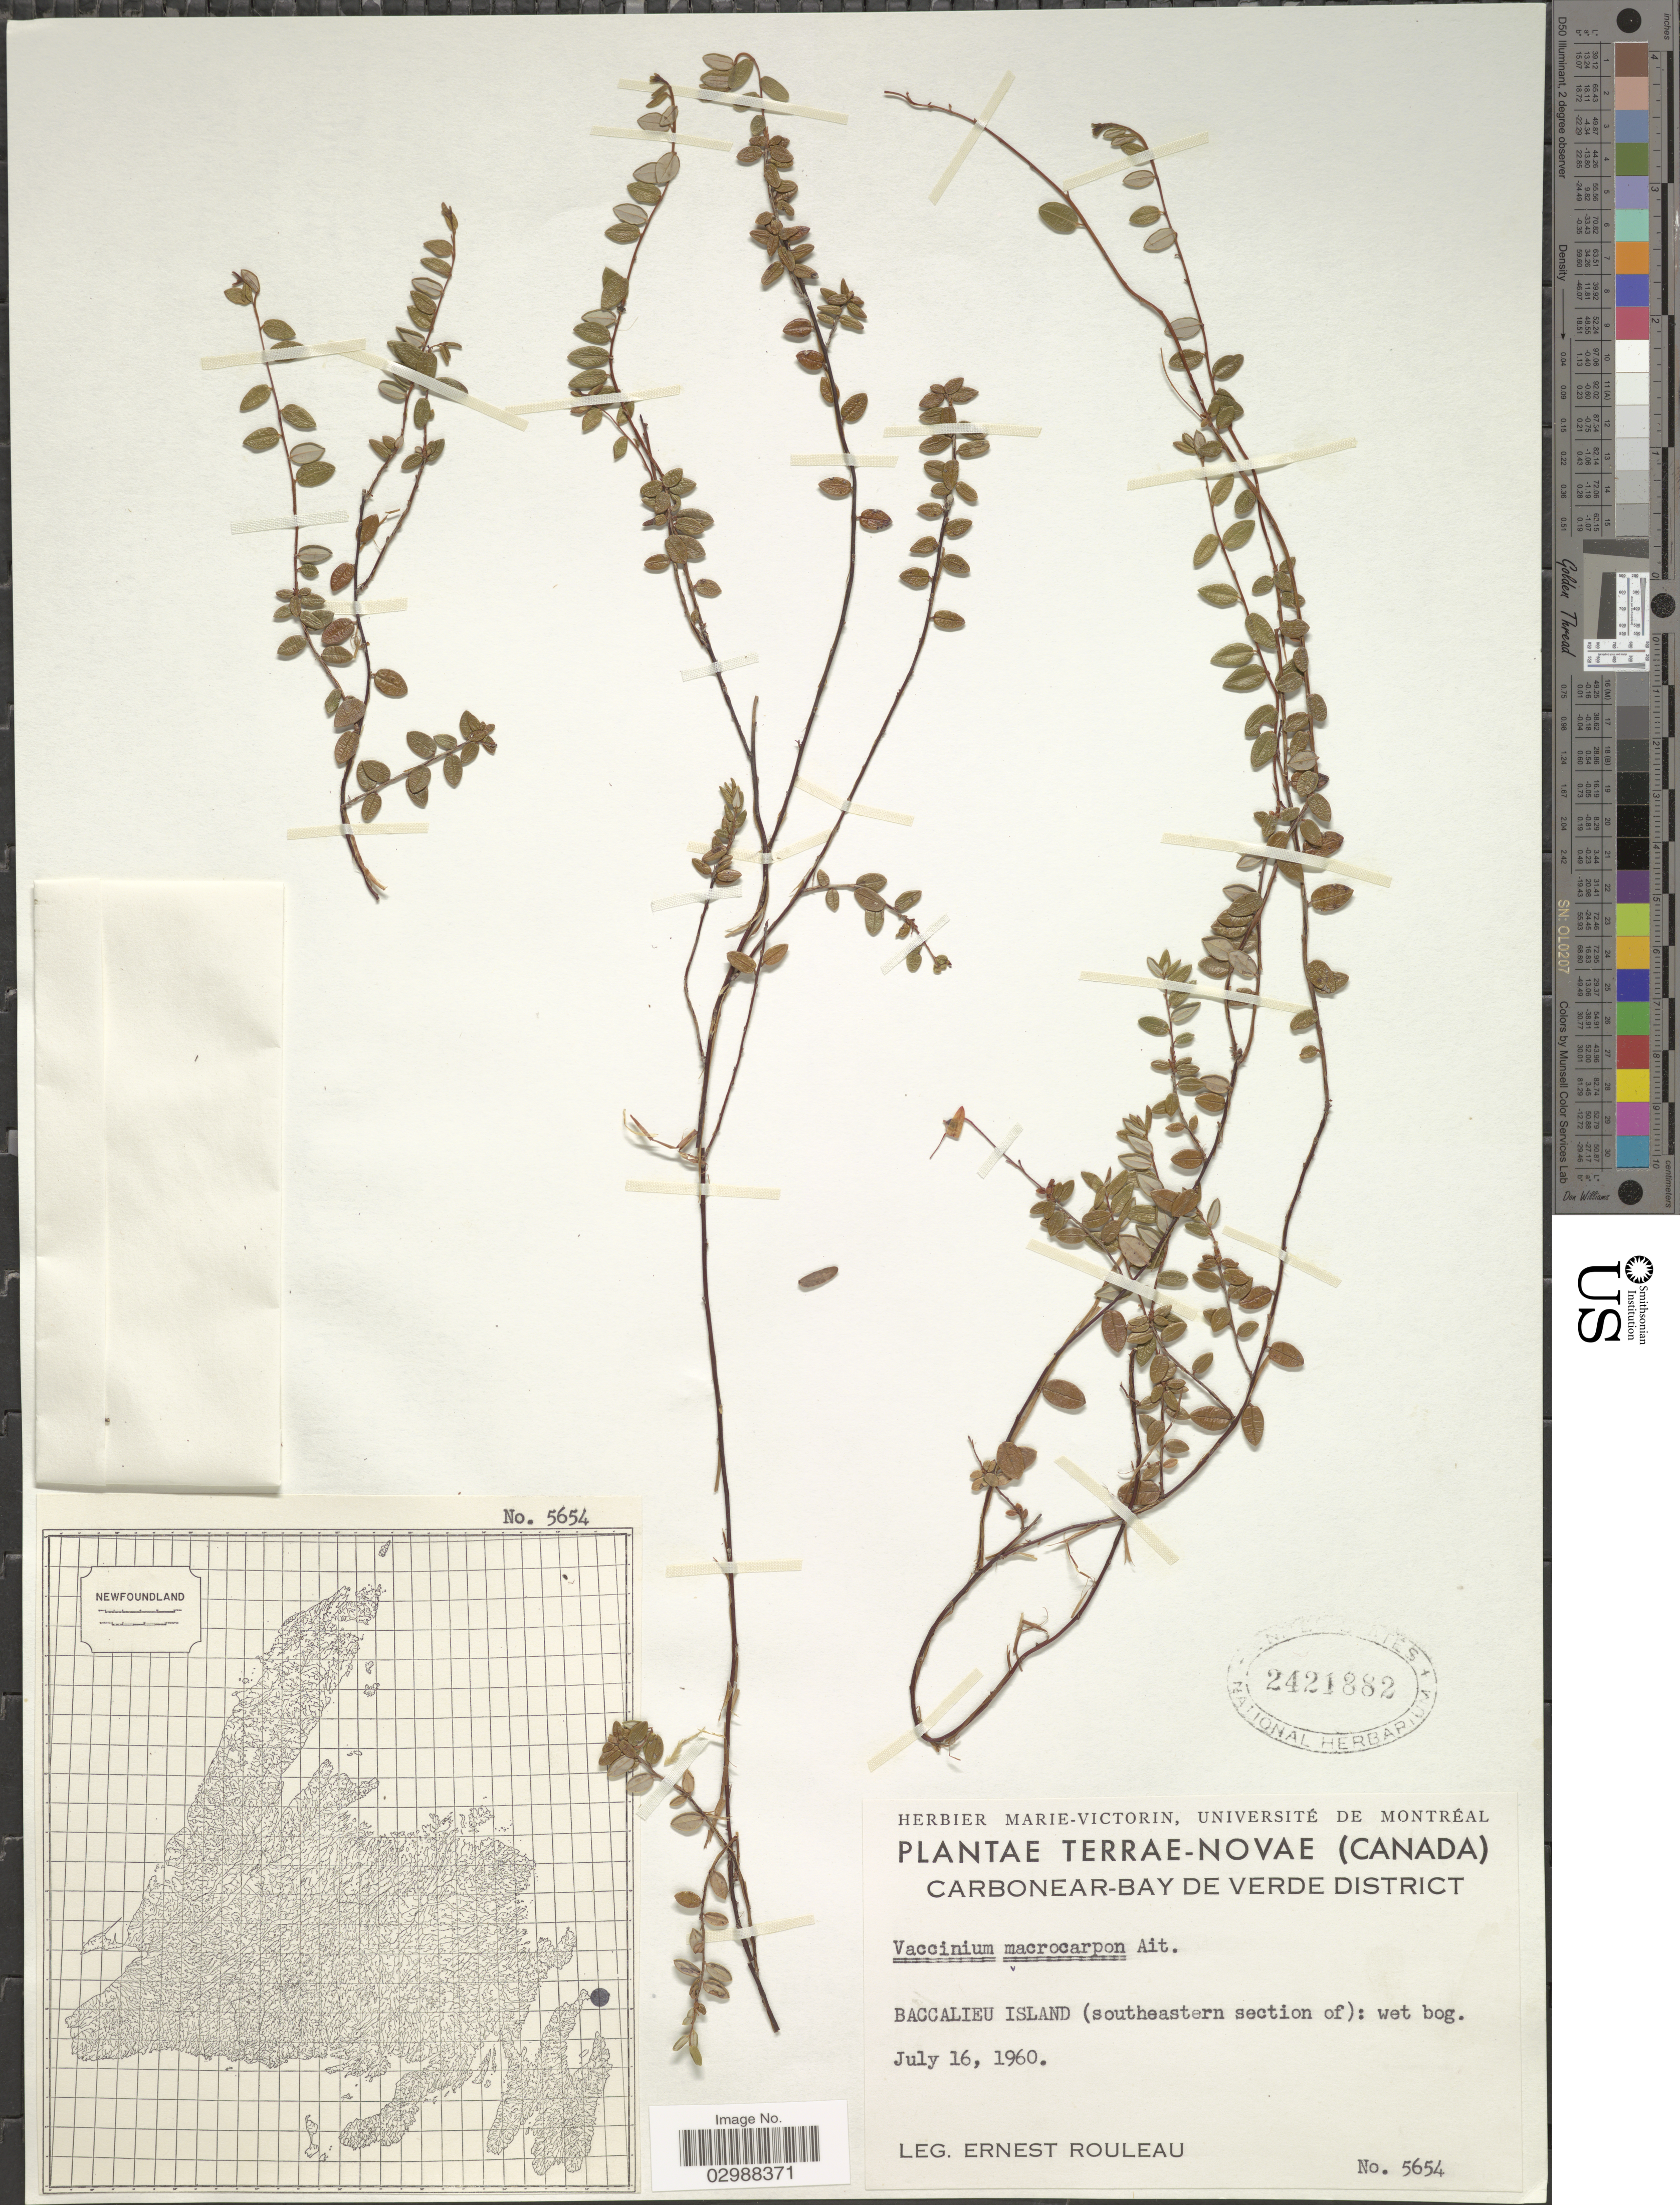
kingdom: Plantae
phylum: Tracheophyta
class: Magnoliopsida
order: Ericales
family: Ericaceae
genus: Vaccinium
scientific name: Vaccinium macrocarpon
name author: Aiton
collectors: E. Rouleau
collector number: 5654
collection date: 1960-07-16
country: Canada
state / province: Newfoundland and Labrador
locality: Terrae-Novae. Carbonear-Bay De Verde District. Baccalieu Island (southeastern section of): wet bog.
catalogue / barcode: US 2421882